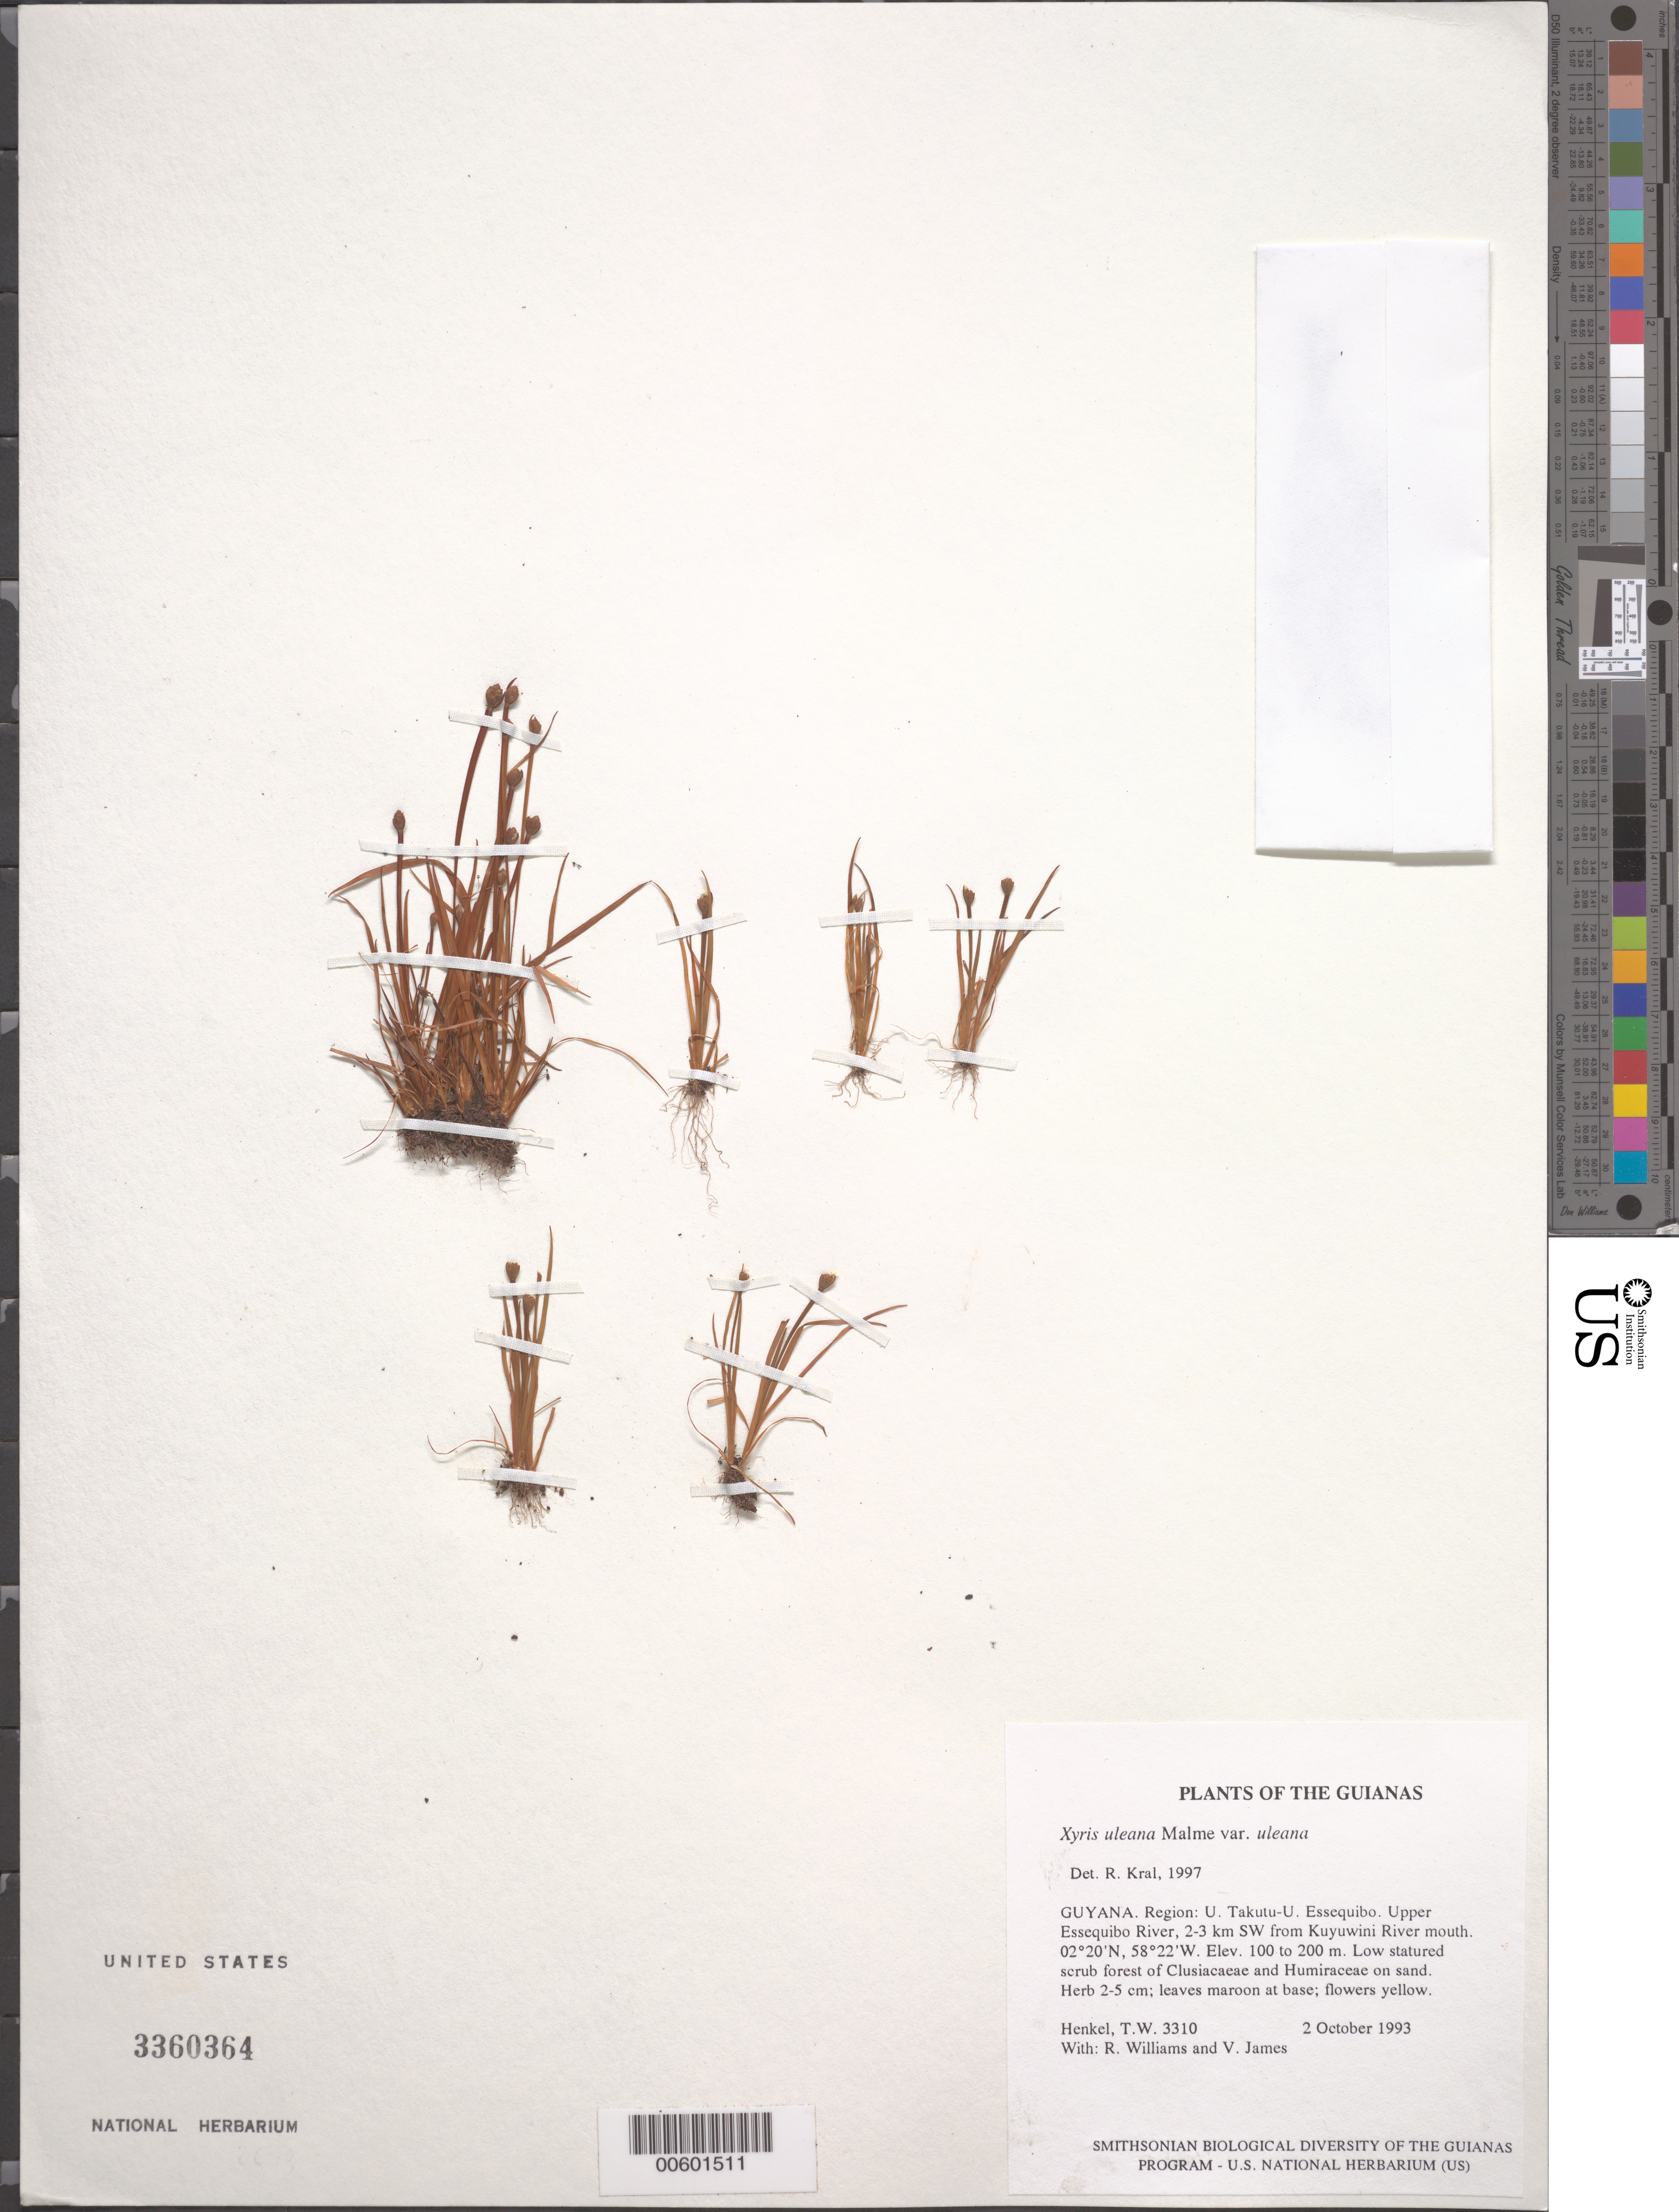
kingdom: Plantae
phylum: Tracheophyta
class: Liliopsida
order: Poales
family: Xyridaceae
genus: Xyris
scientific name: Xyris uleana var. uleana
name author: Malme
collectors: T. Henkel, R. Williams & V. James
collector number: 3310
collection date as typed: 2 October 1993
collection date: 1993-10-02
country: Guyana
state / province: U. Takutu-U. Essequibo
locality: Upper Essequibo River, 2-3 km SW from Kuyuwini River mouth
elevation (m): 100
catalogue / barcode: US 3360364